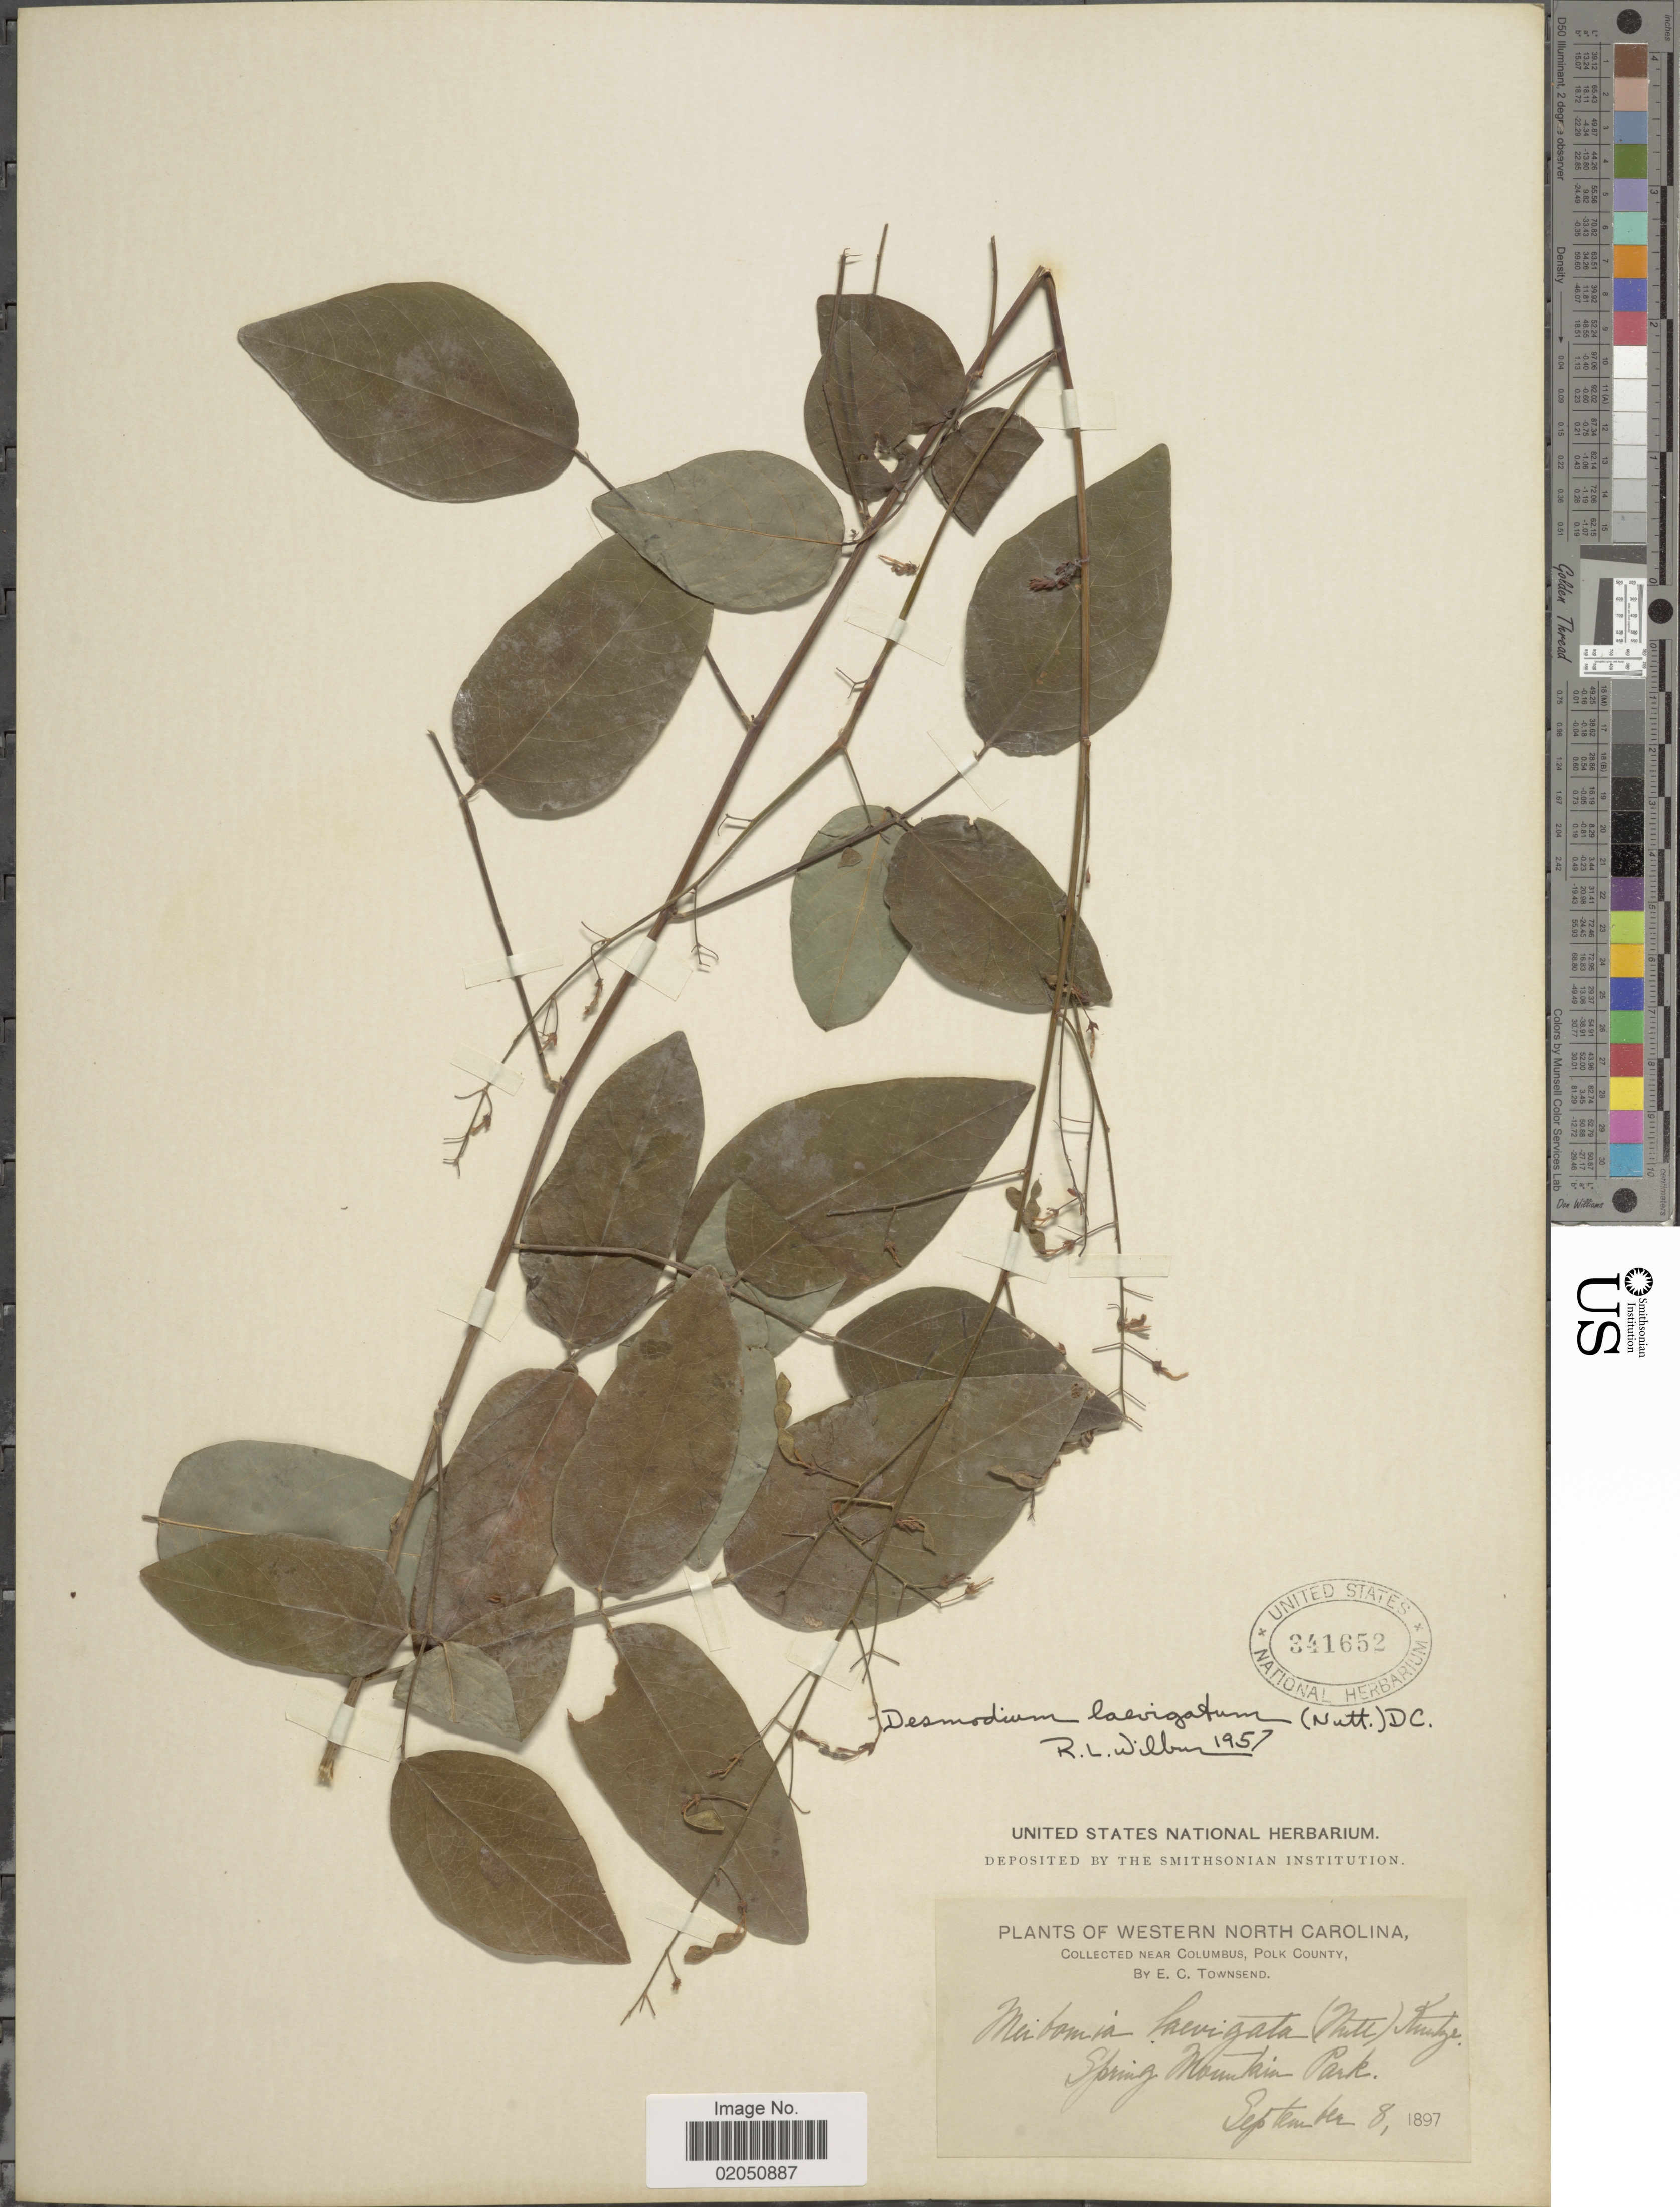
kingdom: Plantae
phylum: Tracheophyta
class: Magnoliopsida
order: Fabales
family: Fabaceae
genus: Desmodium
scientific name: Desmodium laevigatum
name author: (Nutt.) DC.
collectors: E. C. Townsend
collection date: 1897-09-08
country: United States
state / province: North Carolina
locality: Western North Carolina, near Columbus, Polk County, Spring Mountain Park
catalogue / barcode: US 341652